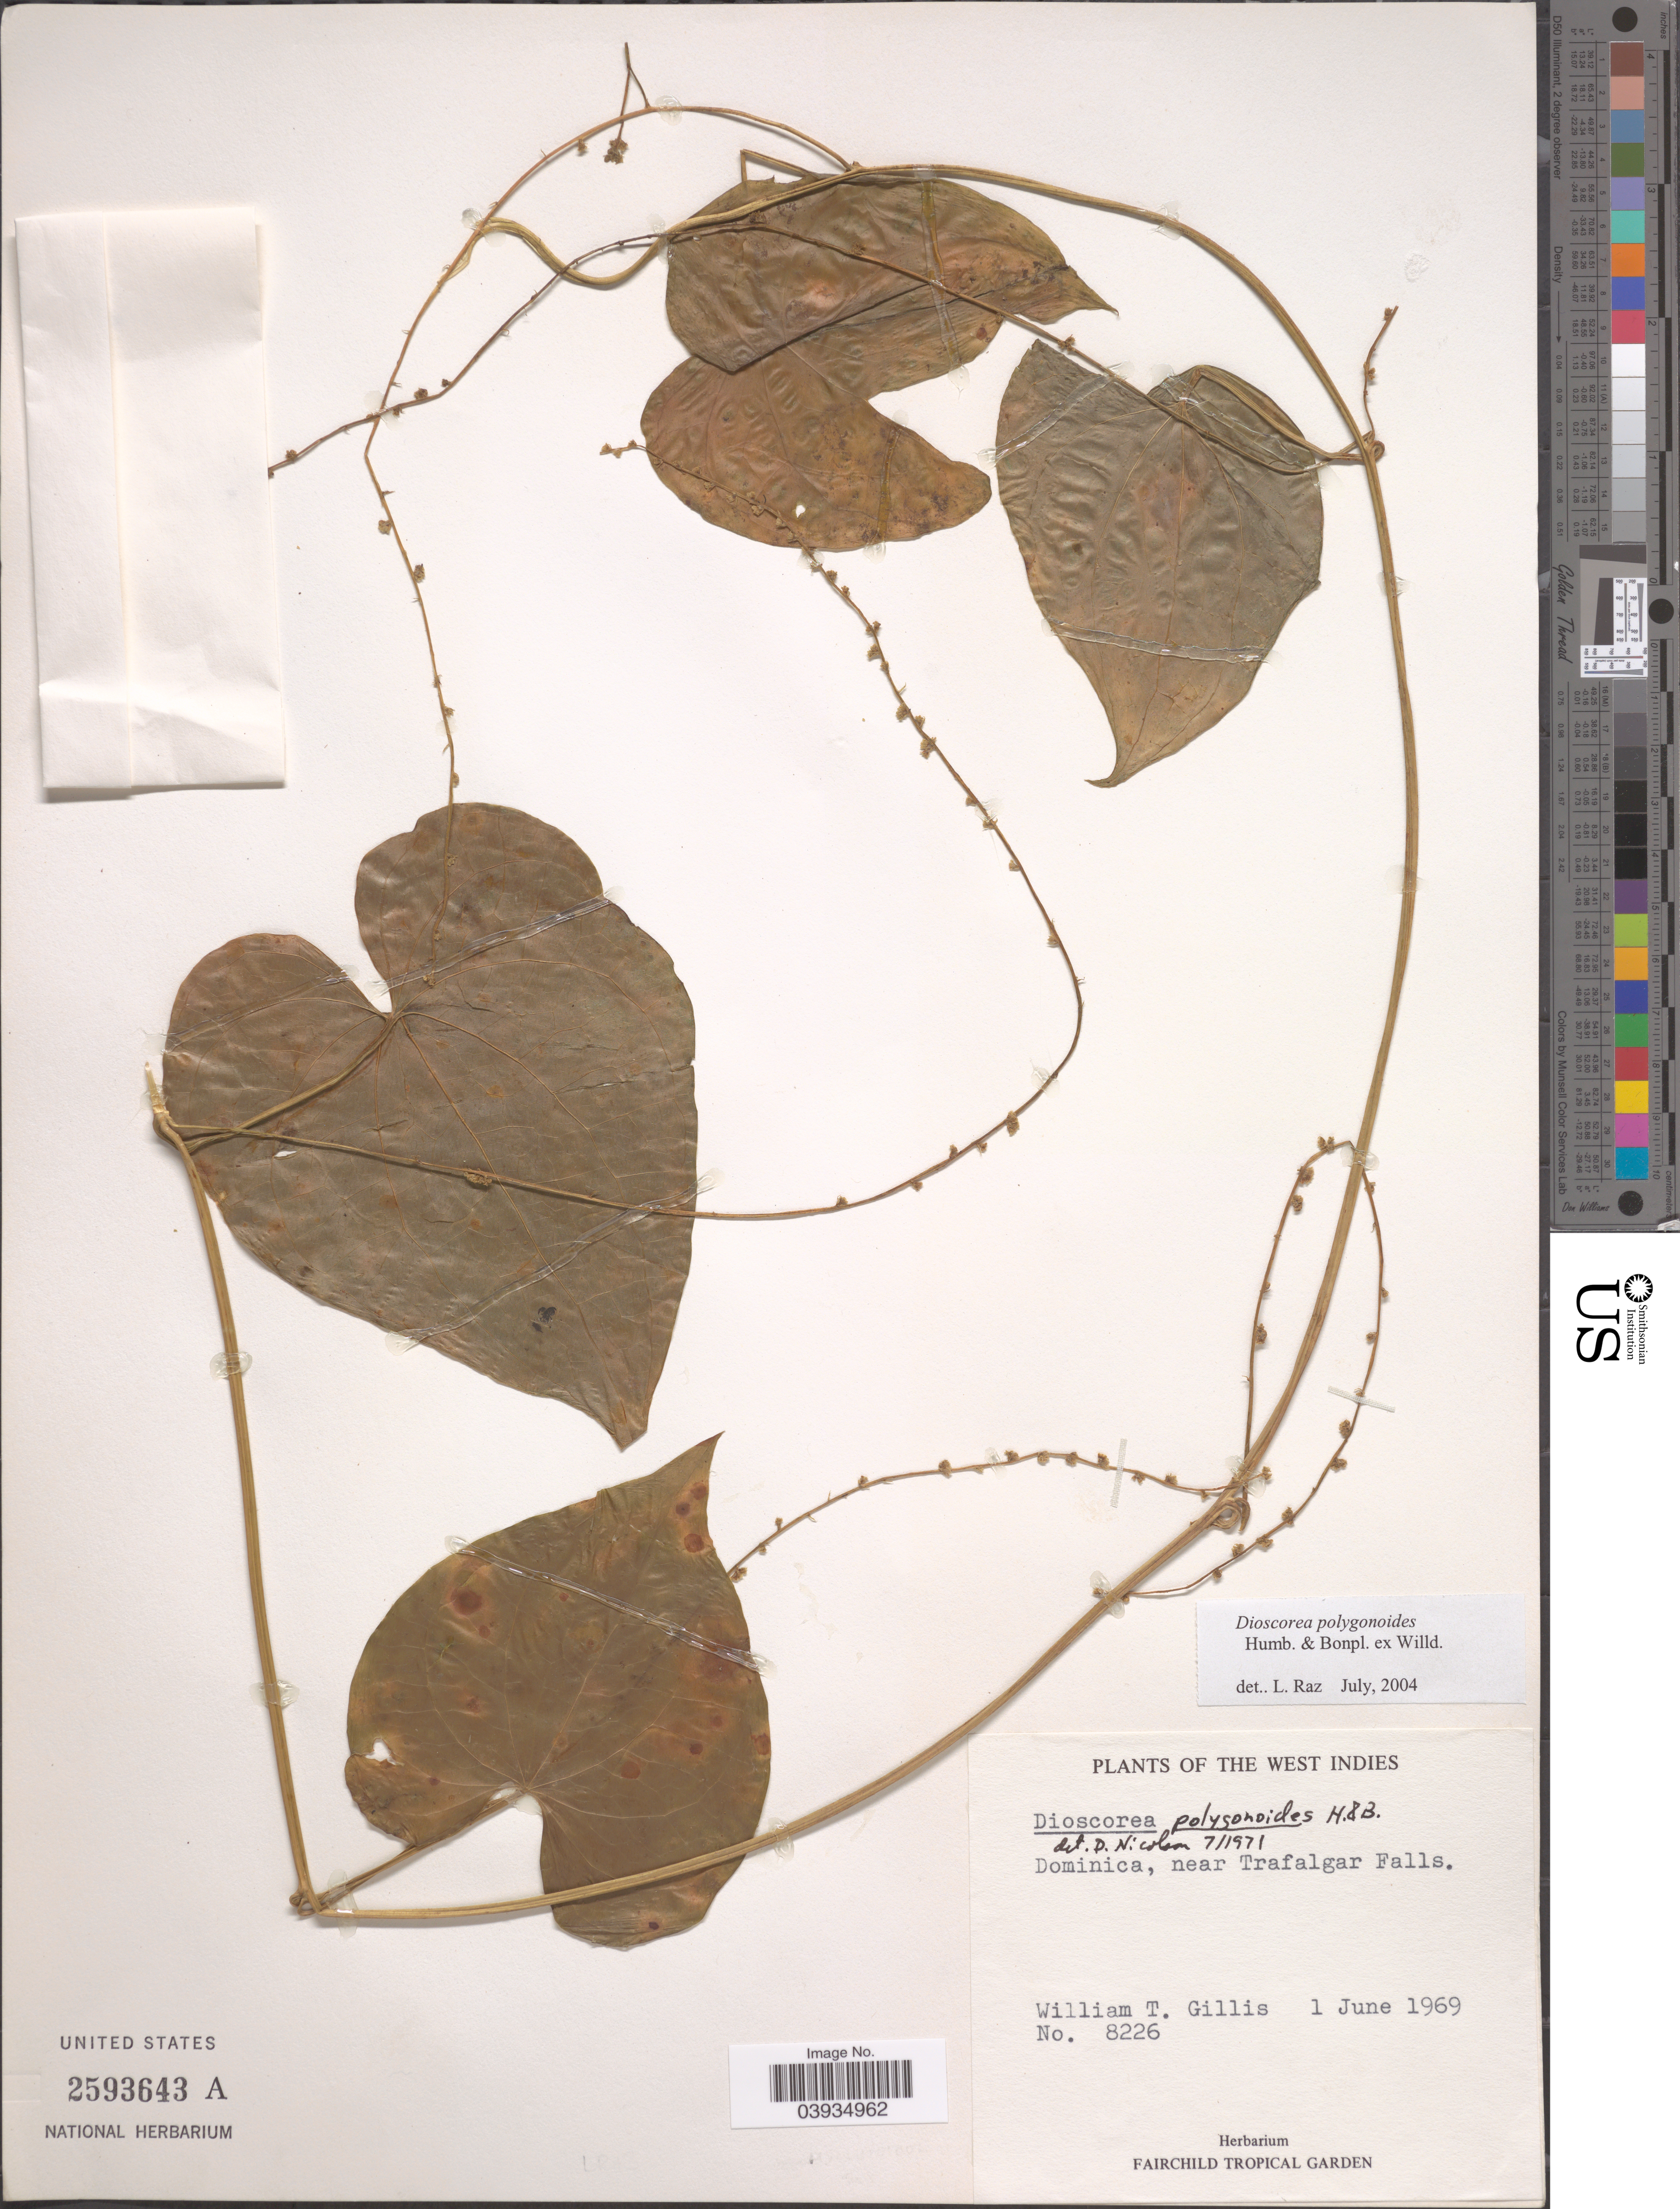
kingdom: Plantae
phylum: Tracheophyta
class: Liliopsida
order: Dioscoreales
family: Dioscoreaceae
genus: Dioscorea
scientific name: Dioscorea polygonoides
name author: Humb. & Bonpl. ex Willd.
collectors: W. T. Gillis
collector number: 8226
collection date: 1969-06-01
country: Dominica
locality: Near Trafalgar Falls.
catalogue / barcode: US 2593643A